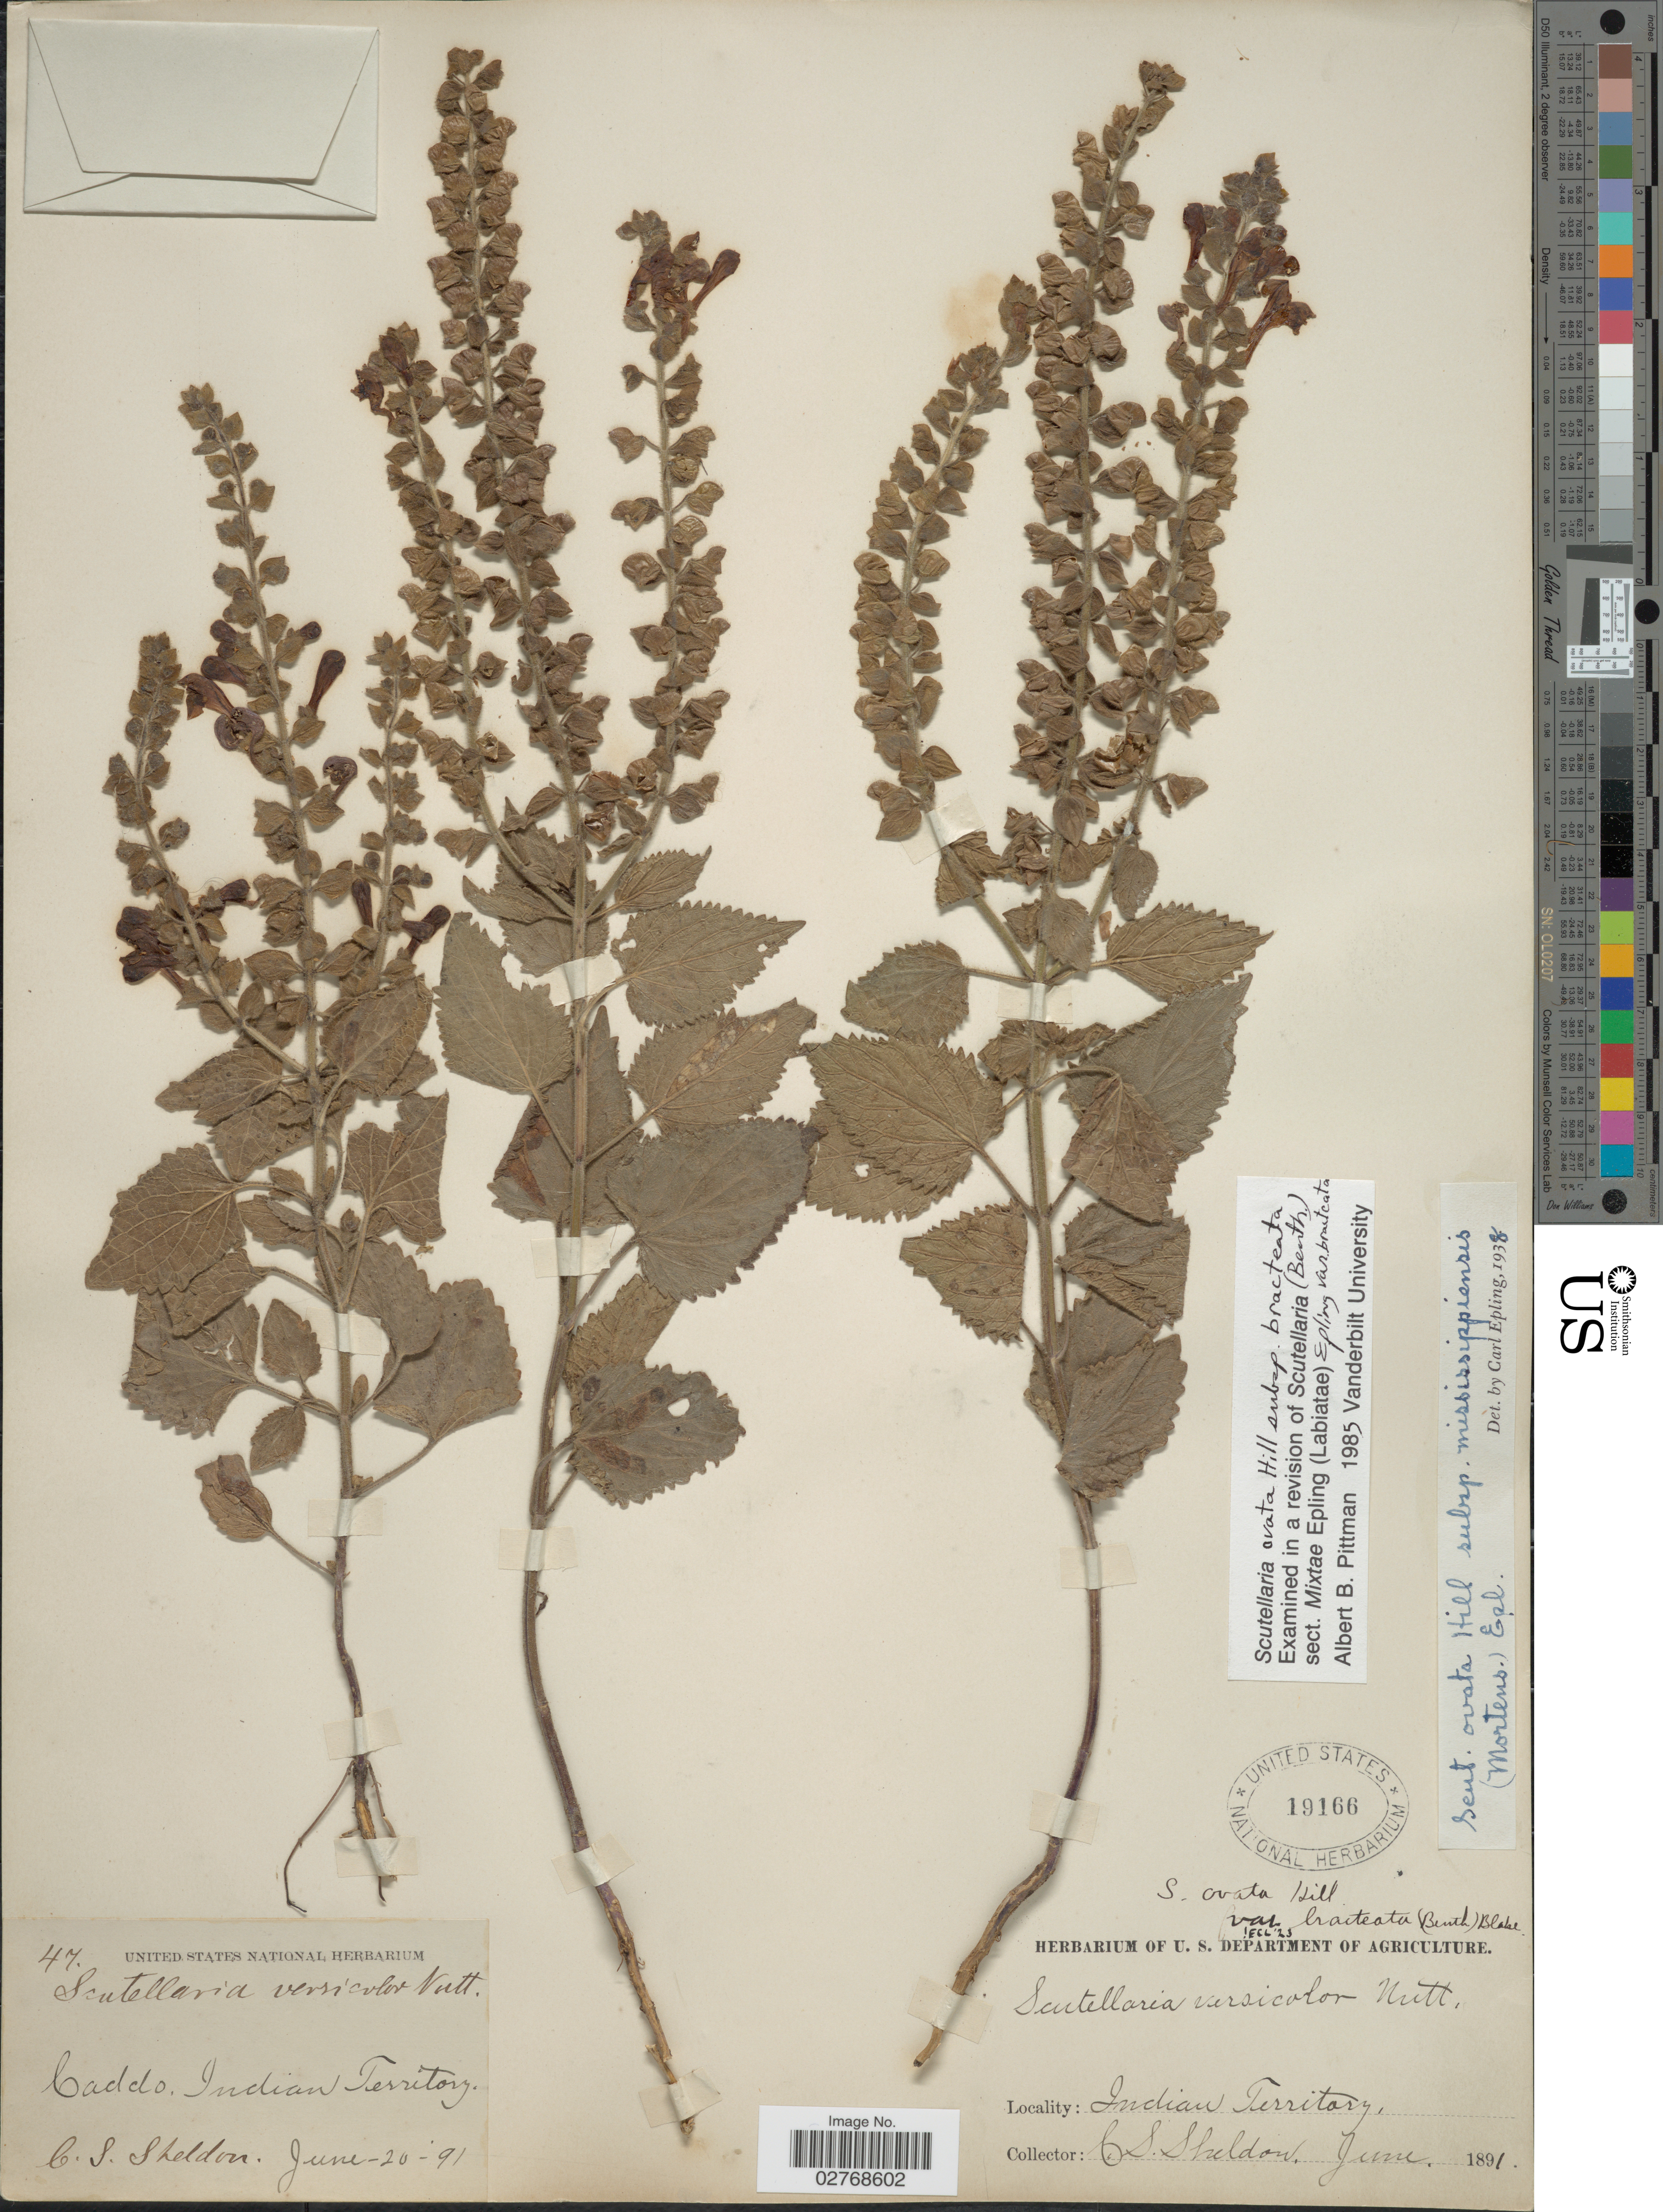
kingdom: Plantae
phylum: Tracheophyta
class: Magnoliopsida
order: Lamiales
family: Lamiaceae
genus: Scutellaria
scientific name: Scutellaria ovata subsp. bracteata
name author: (Benth.) Epling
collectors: C. S. Sheldon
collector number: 47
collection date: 1891-06-20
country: United States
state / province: Oklahoma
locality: Caddo. Indian Territory.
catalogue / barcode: US 19166